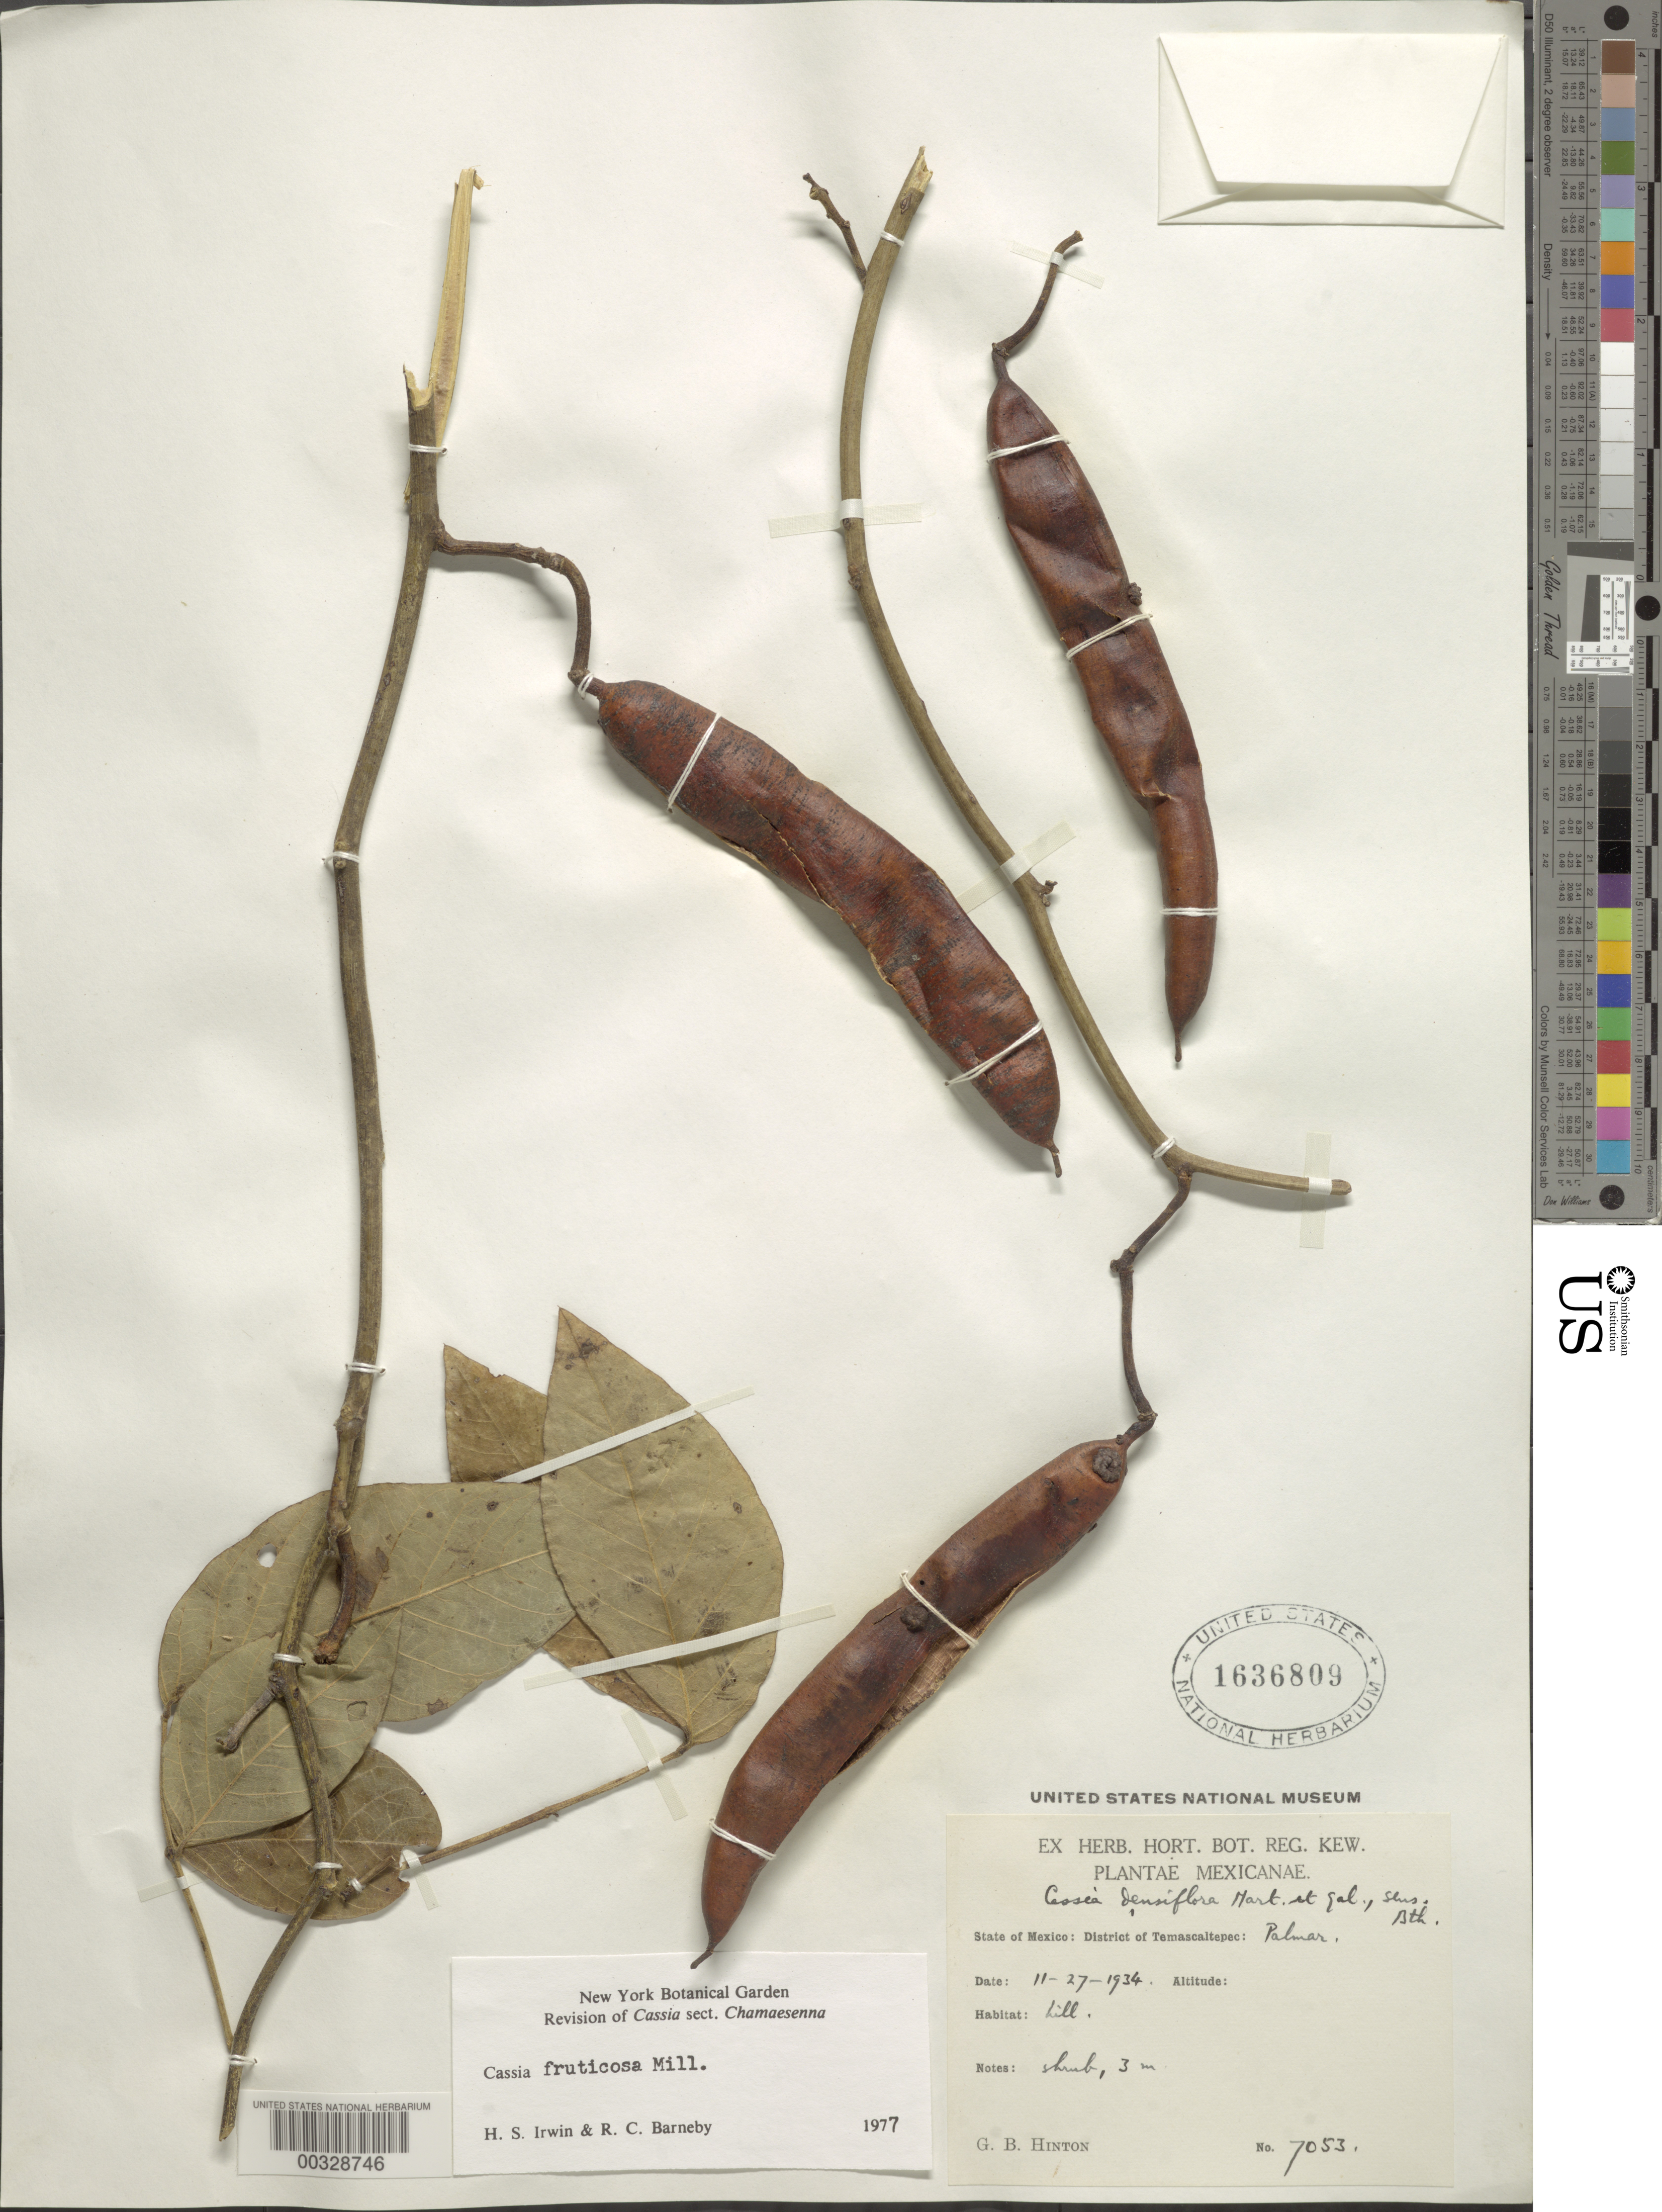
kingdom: Plantae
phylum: Tracheophyta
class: Magnoliopsida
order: Fabales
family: Fabaceae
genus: Senna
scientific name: Senna fruticosa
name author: (Benth.) H.S. Irwin & Barneby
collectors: G. B. Hinton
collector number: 7053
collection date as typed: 27 Nov 1934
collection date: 1934-11-27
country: Mexico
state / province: México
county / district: Temascaltepec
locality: Palmar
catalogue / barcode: US 1636809